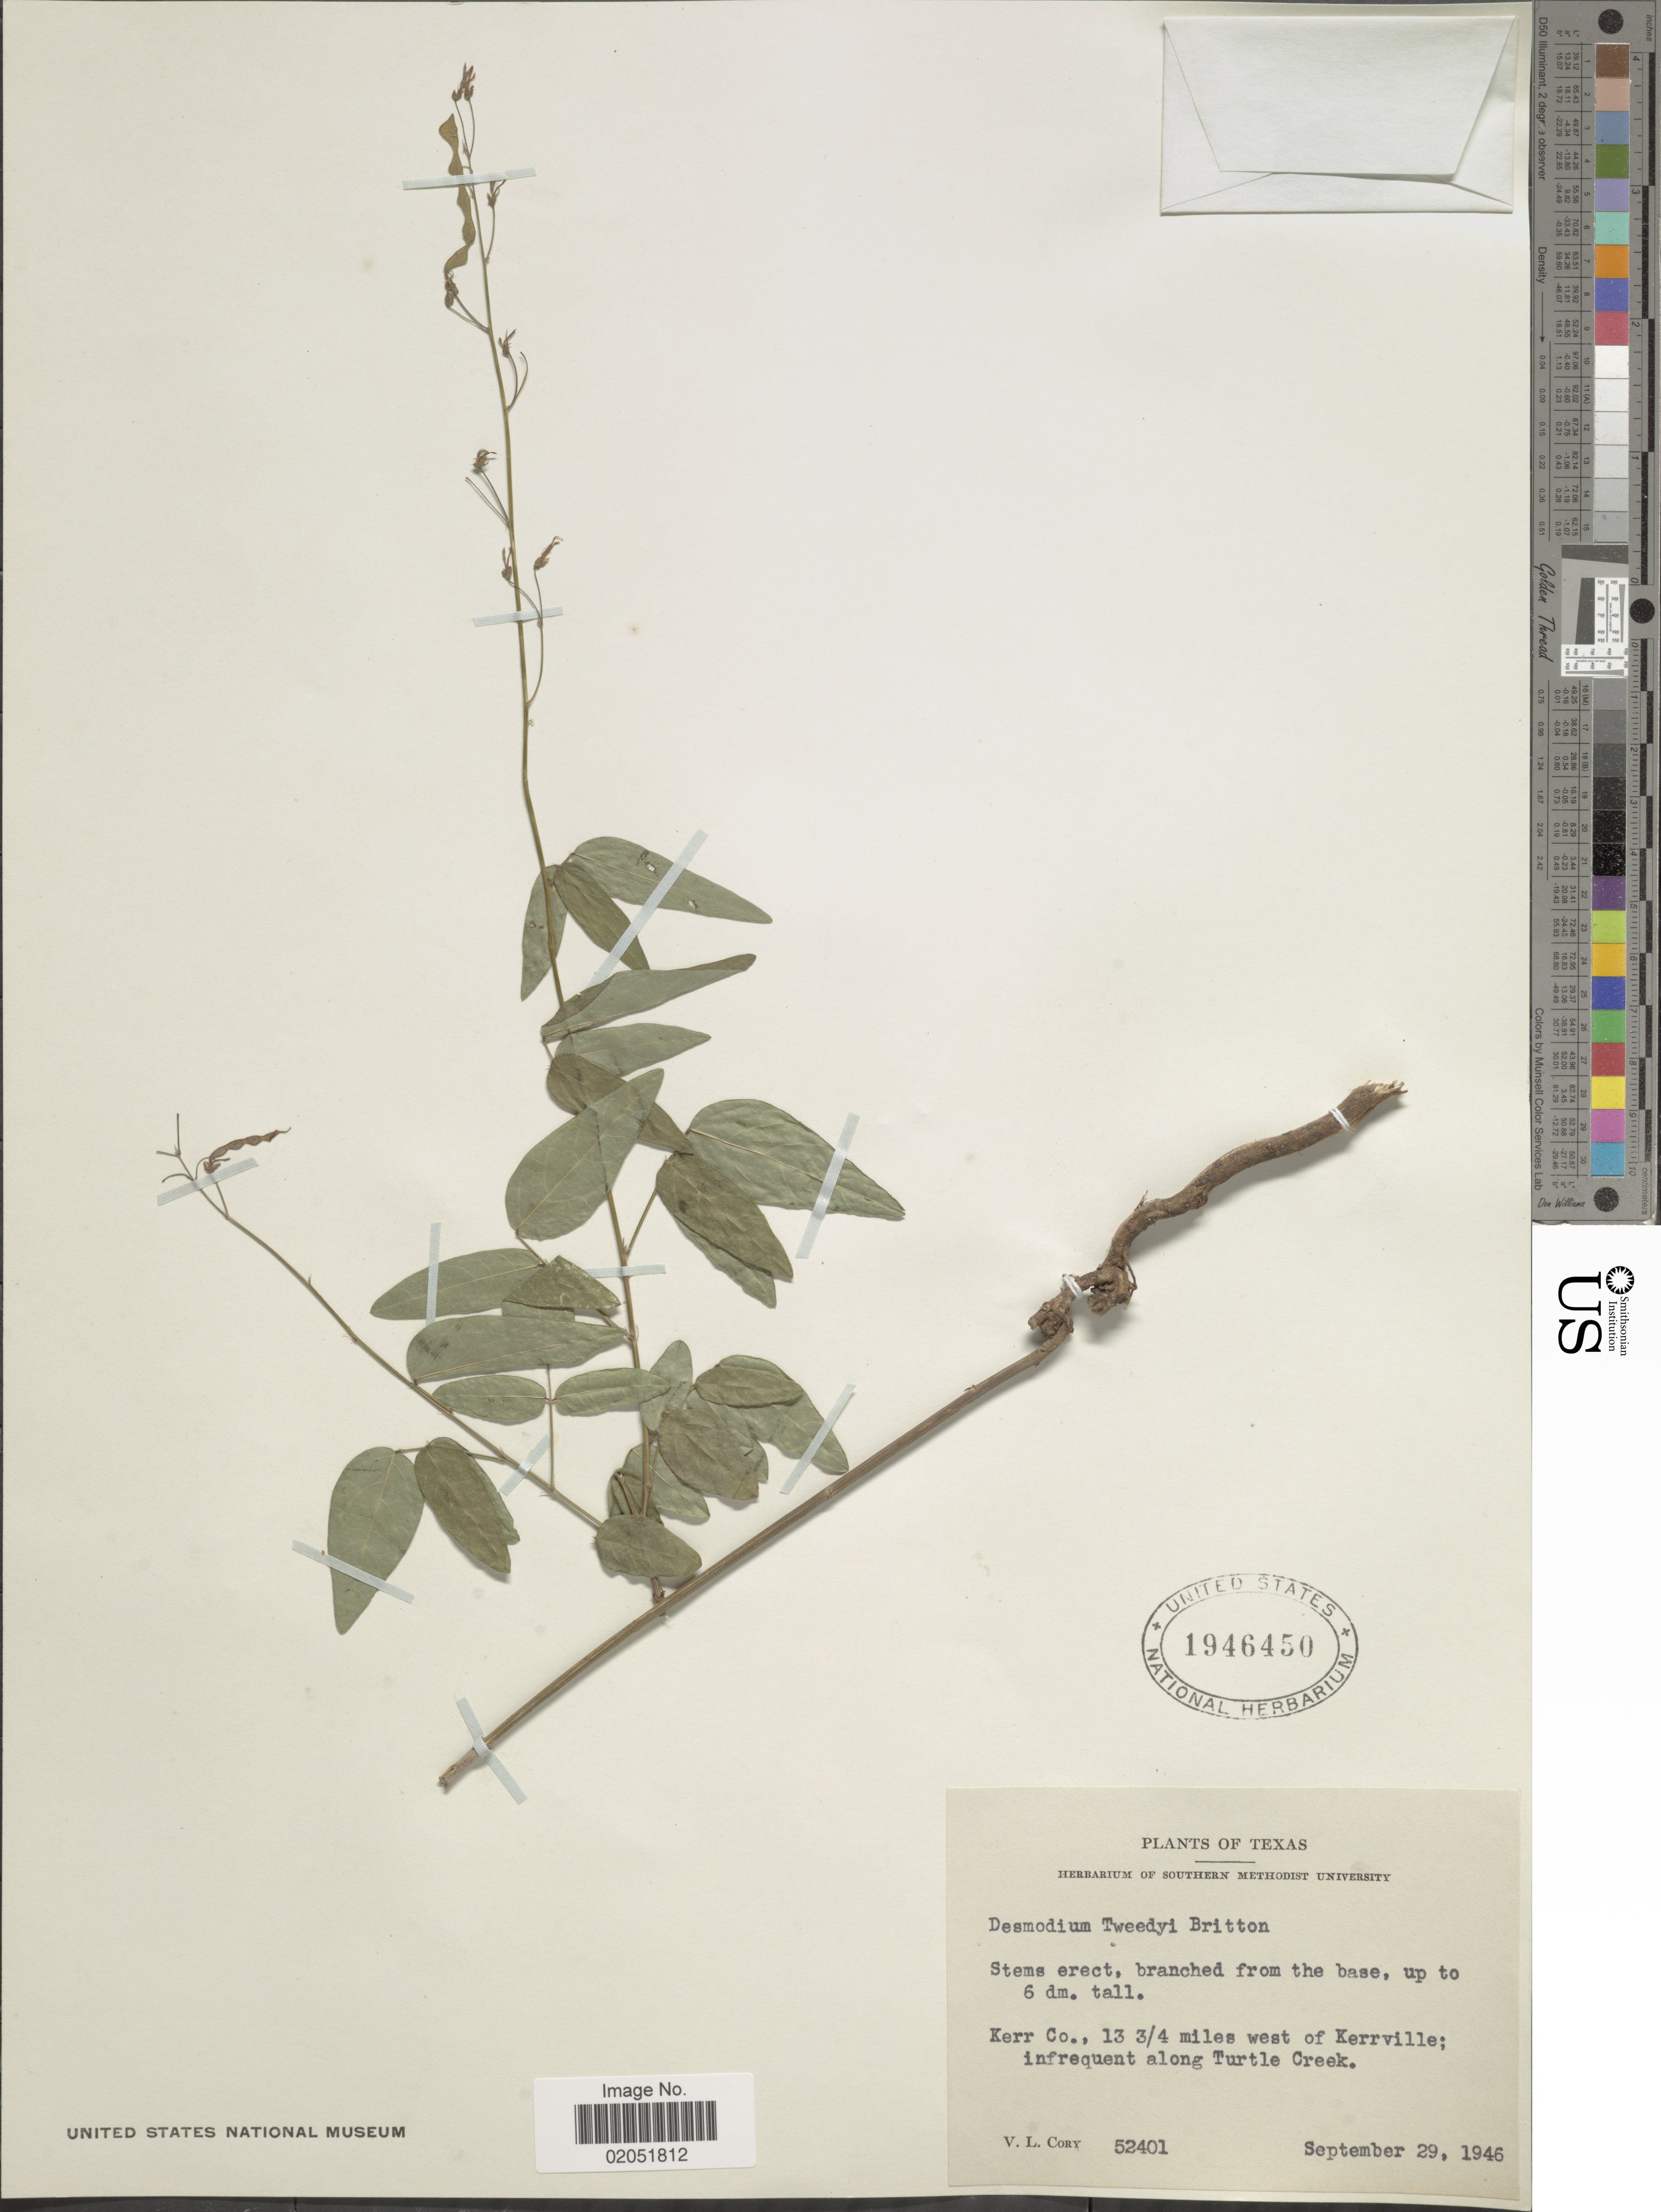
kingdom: Plantae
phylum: Tracheophyta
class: Magnoliopsida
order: Fabales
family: Fabaceae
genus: Desmodium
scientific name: Desmodium tweedyi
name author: Britton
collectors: V. Cory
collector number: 52401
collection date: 1946-09-29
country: United States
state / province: Texas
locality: Texas, Kerr. Co., 13 3/4 miles west of Kerrville'infrequent along Turtle Creek.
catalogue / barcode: US 1946450